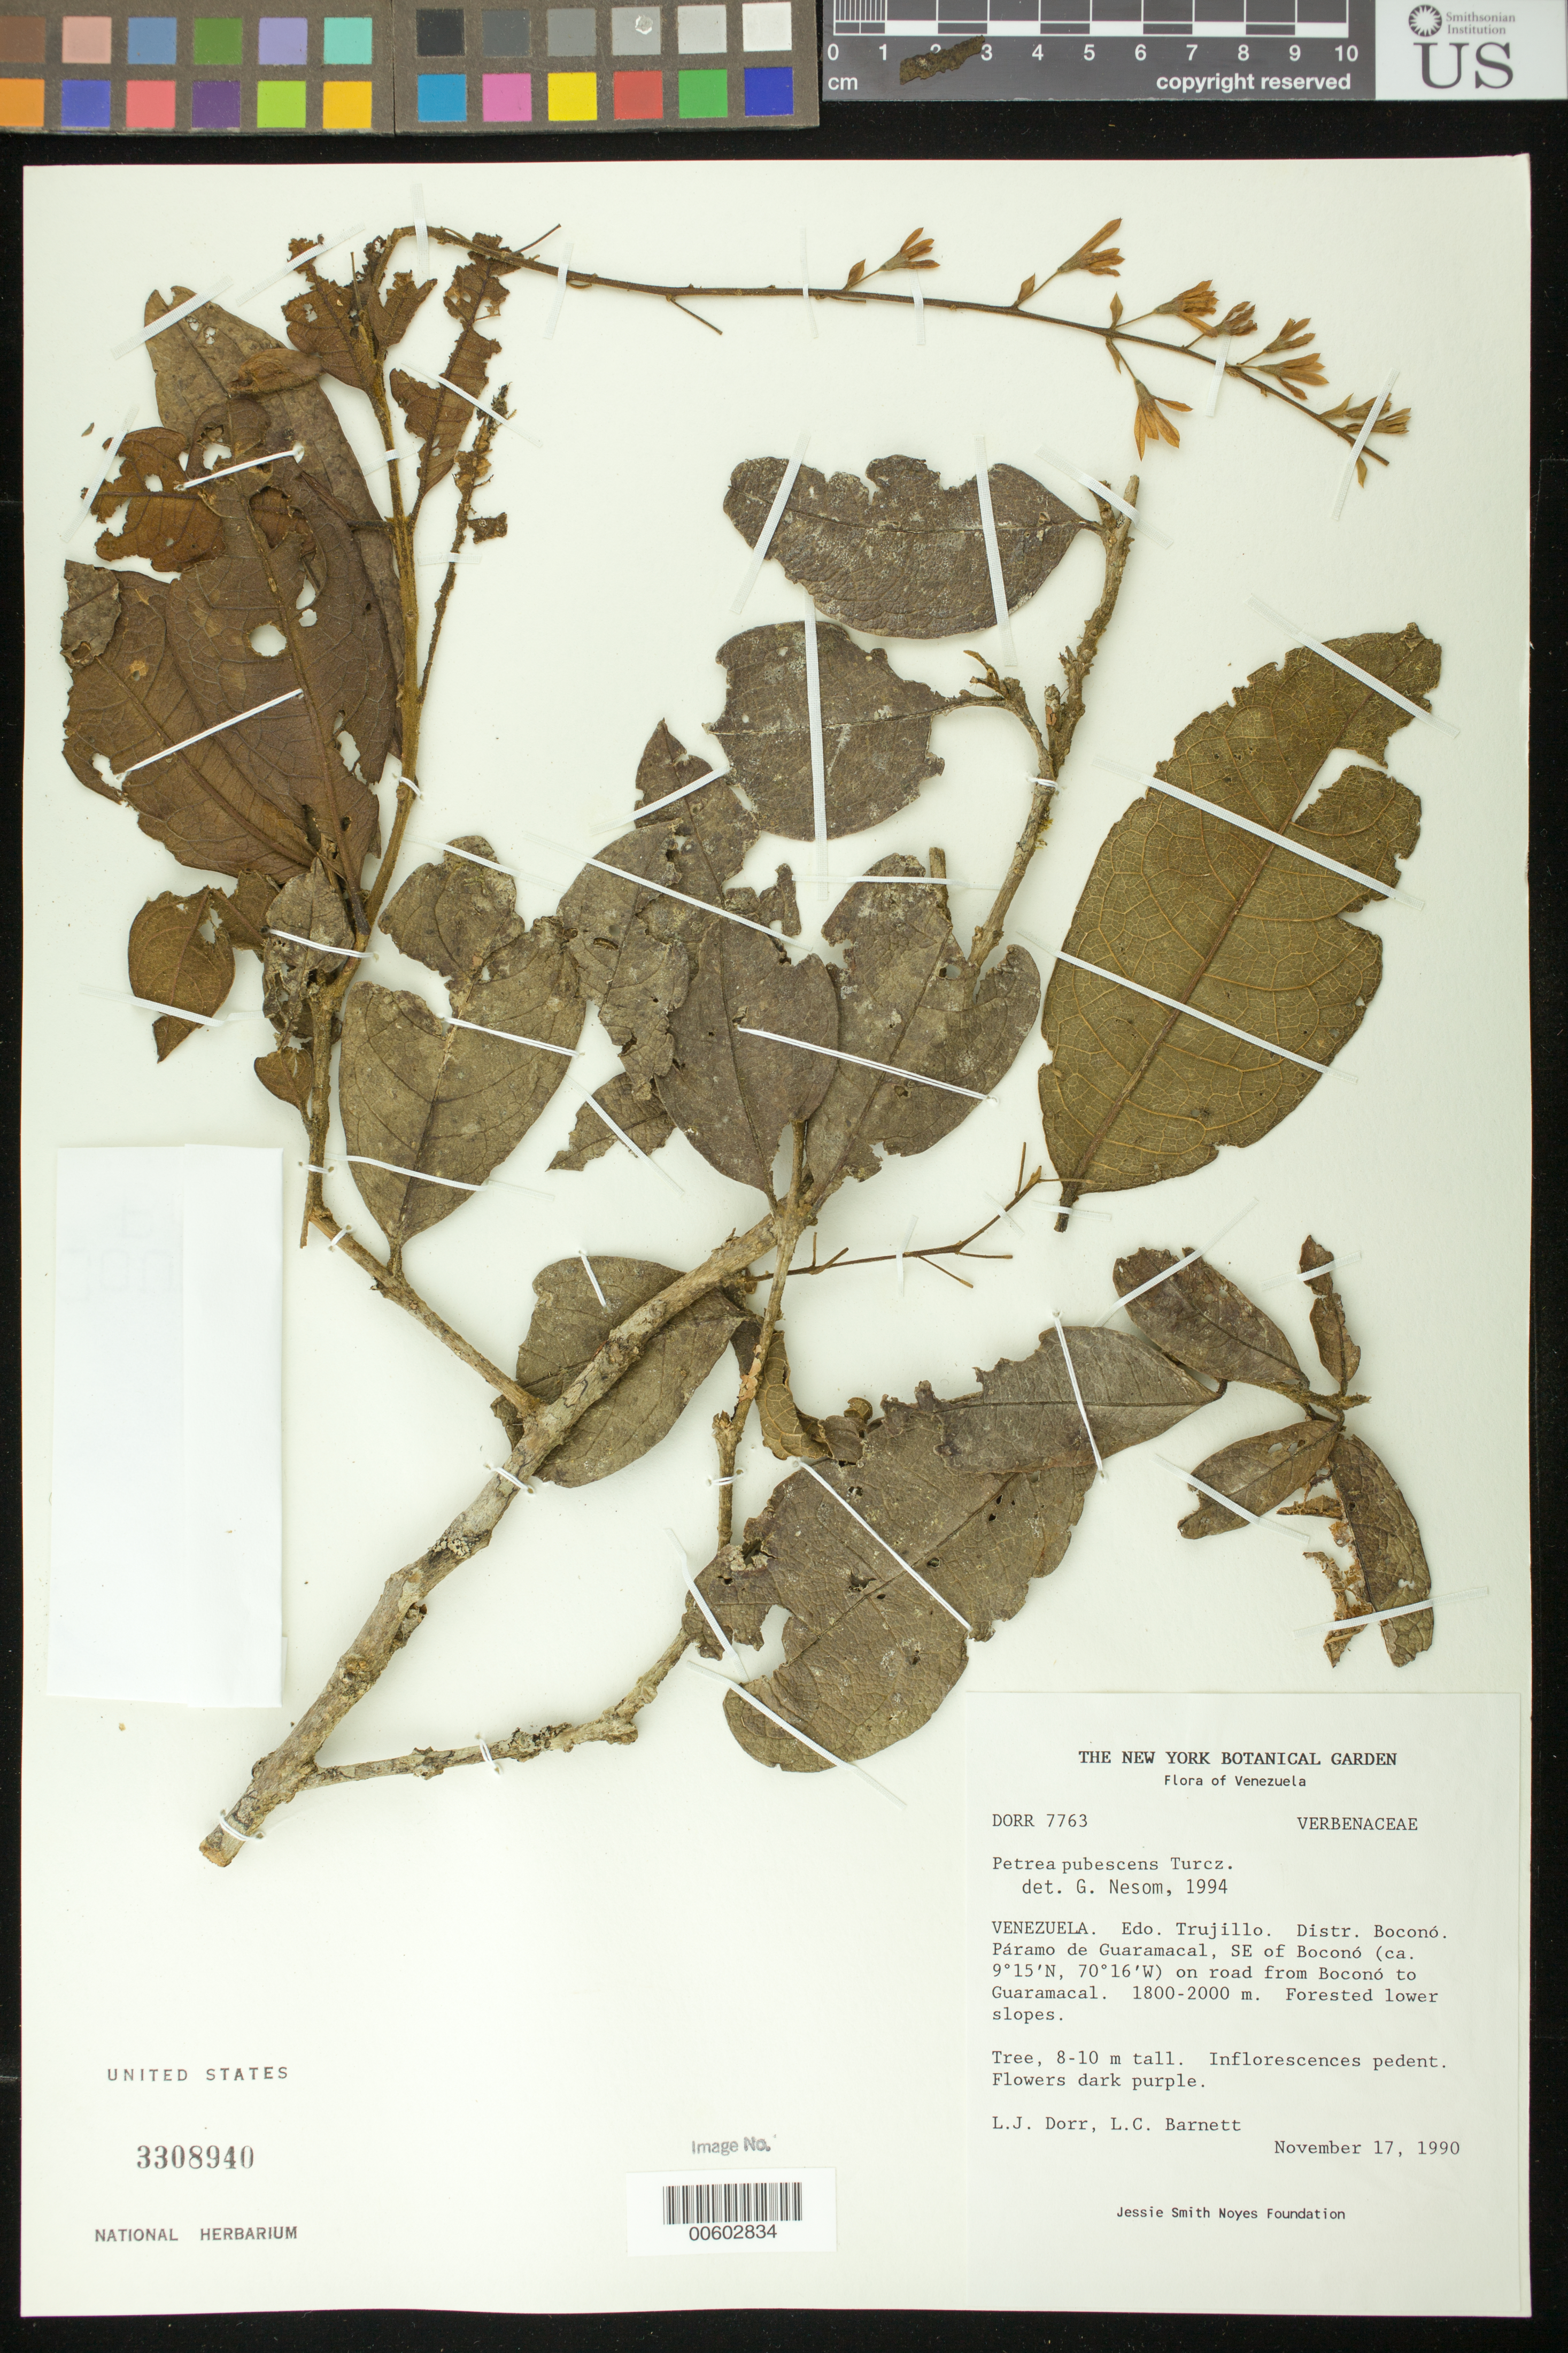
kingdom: Plantae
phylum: Tracheophyta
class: Magnoliopsida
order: Lamiales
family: Verbenaceae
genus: Petrea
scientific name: Petrea pubescens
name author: Turcz.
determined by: Nesom, Guy L.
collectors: L. J. Dorr & L. C. Barnett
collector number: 7763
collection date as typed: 17 Nov 1990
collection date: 1990-11-17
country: Venezuela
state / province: Trujillo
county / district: Boconó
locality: Paramó de Guaramacal, SE of Boconó on road from Boconó to Guaramacal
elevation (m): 1800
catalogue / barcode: US 3308940